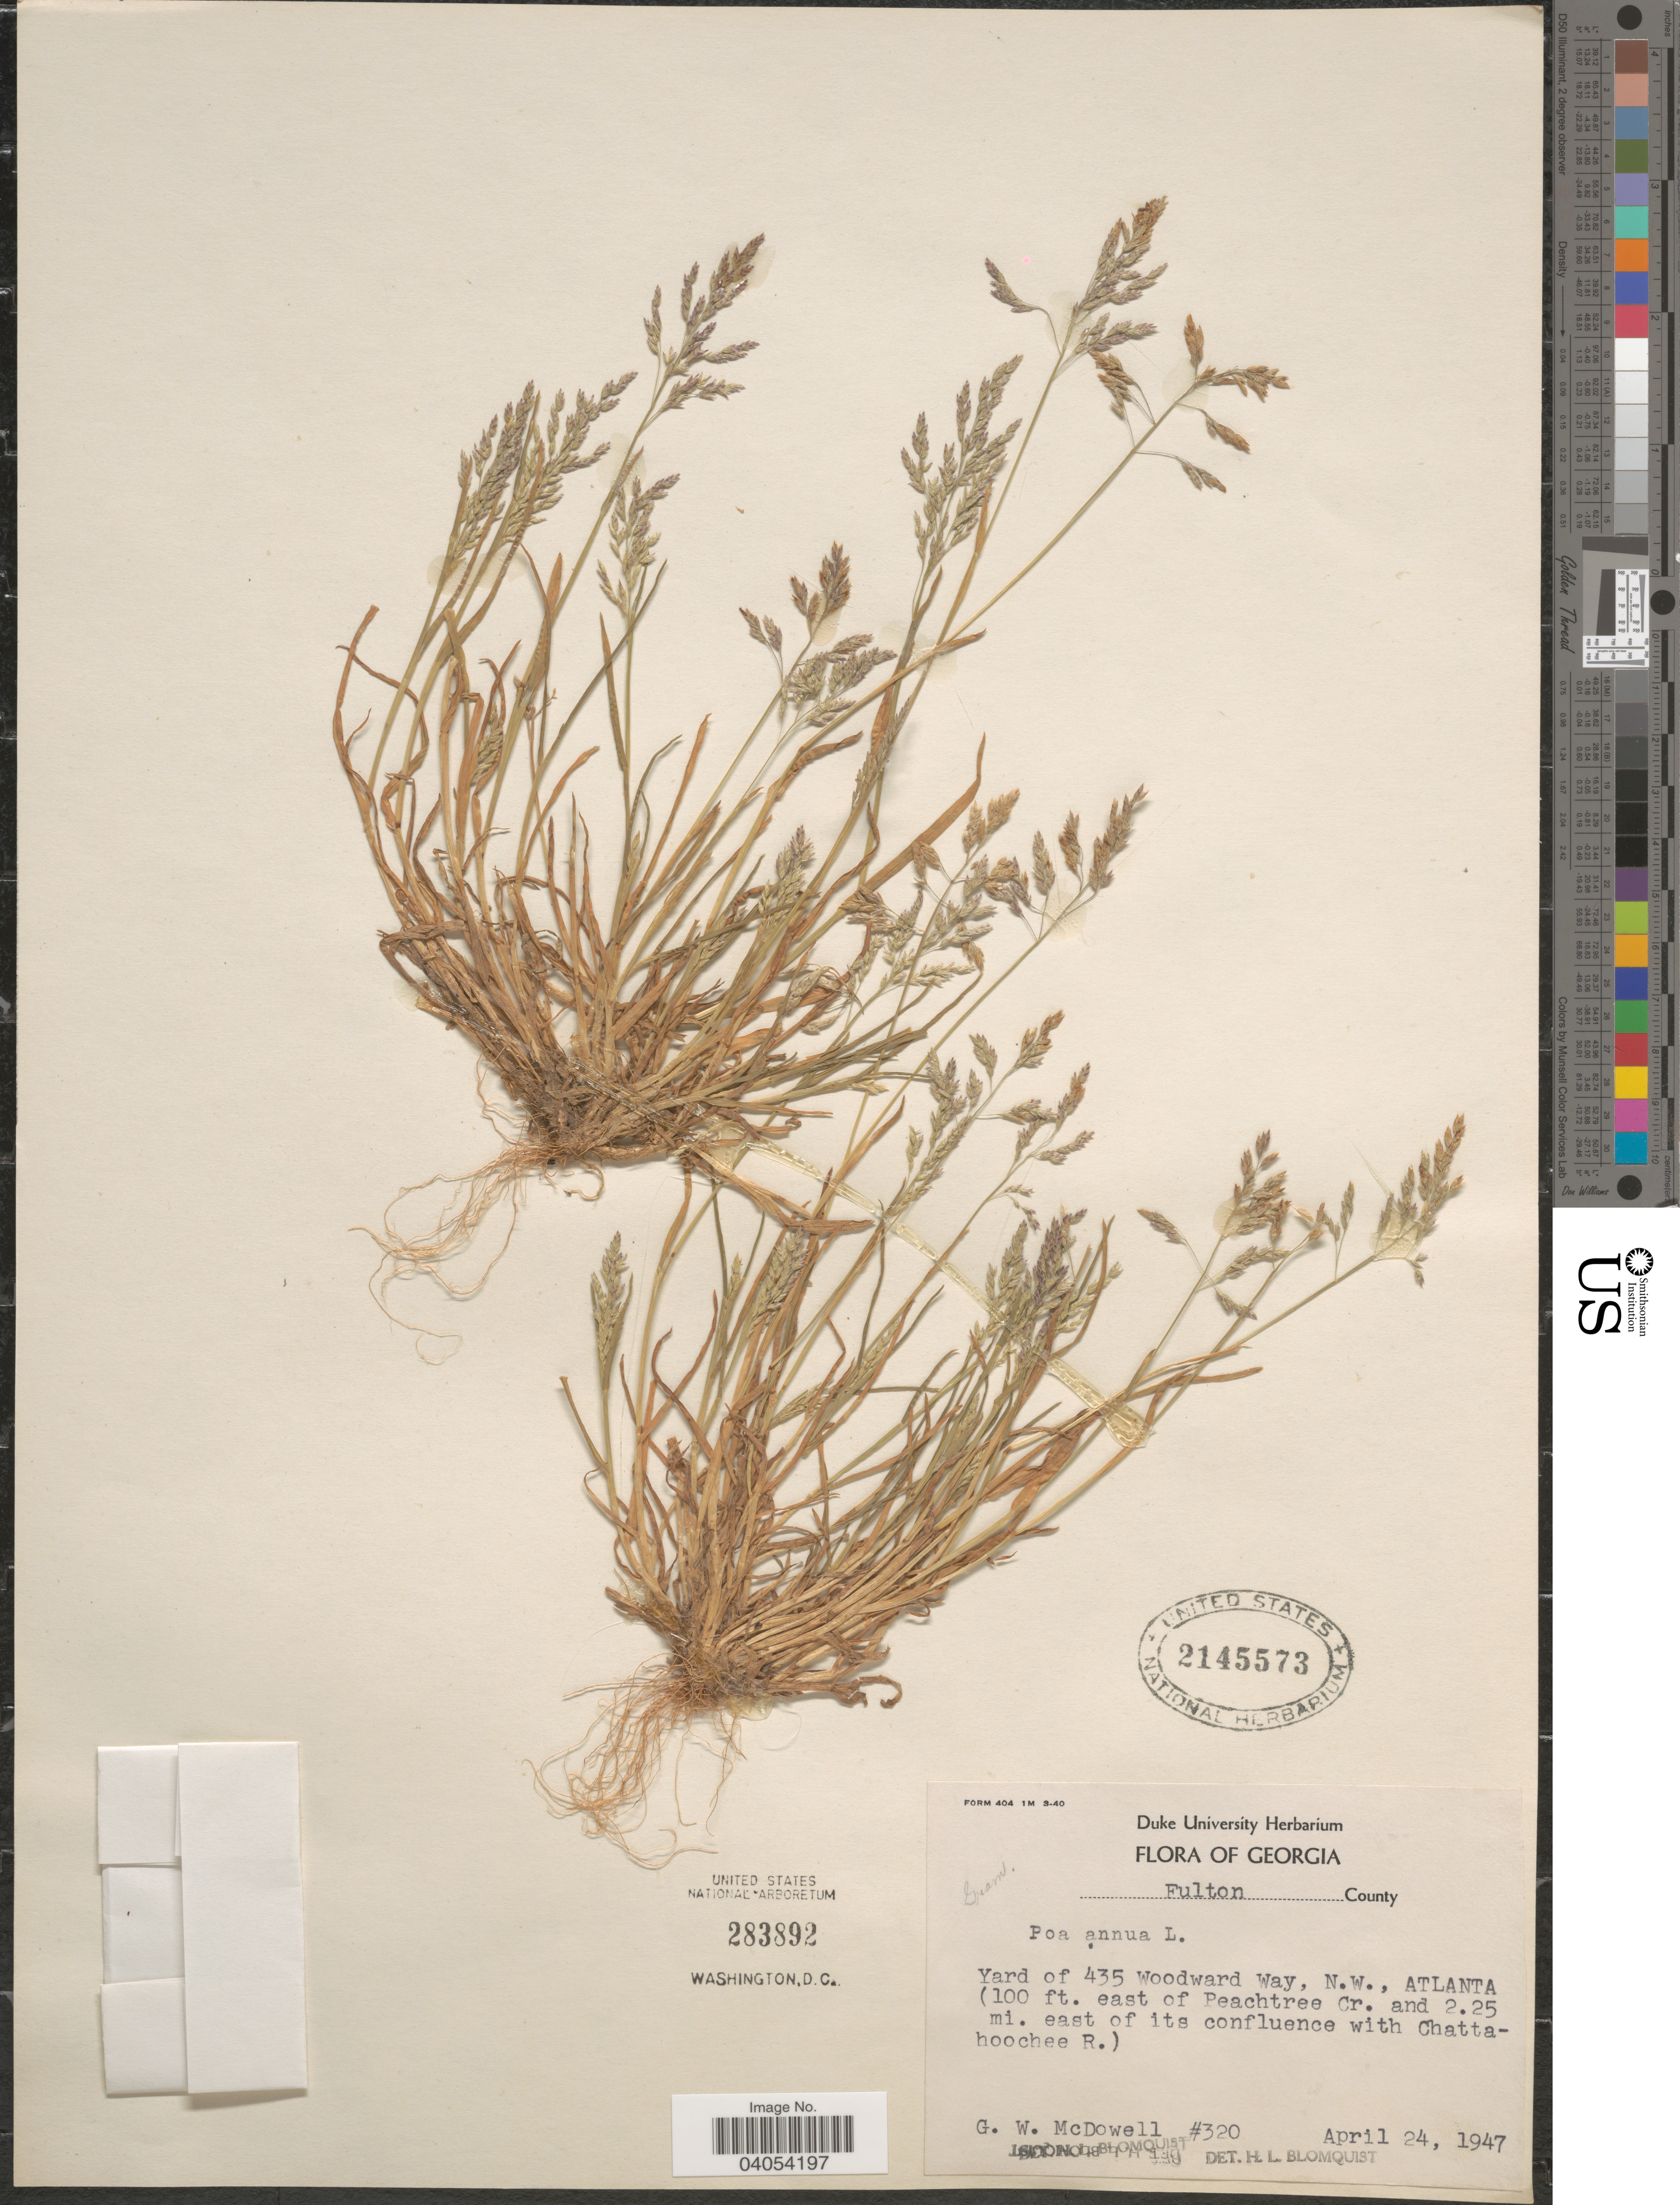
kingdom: Plantae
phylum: Tracheophyta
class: Liliopsida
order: Poales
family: Poaceae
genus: Poa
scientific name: Poa annua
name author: L.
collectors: G. McDowell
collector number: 320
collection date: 1947-04-24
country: United States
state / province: Georgia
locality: Fulton County. Yard of 435 Woodward Way, N.W., Atlanta (100 ft. east of Peachtree Cr. and 2.25 mi. east of its confluence with Chattahoochee R.).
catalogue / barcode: US 2145573